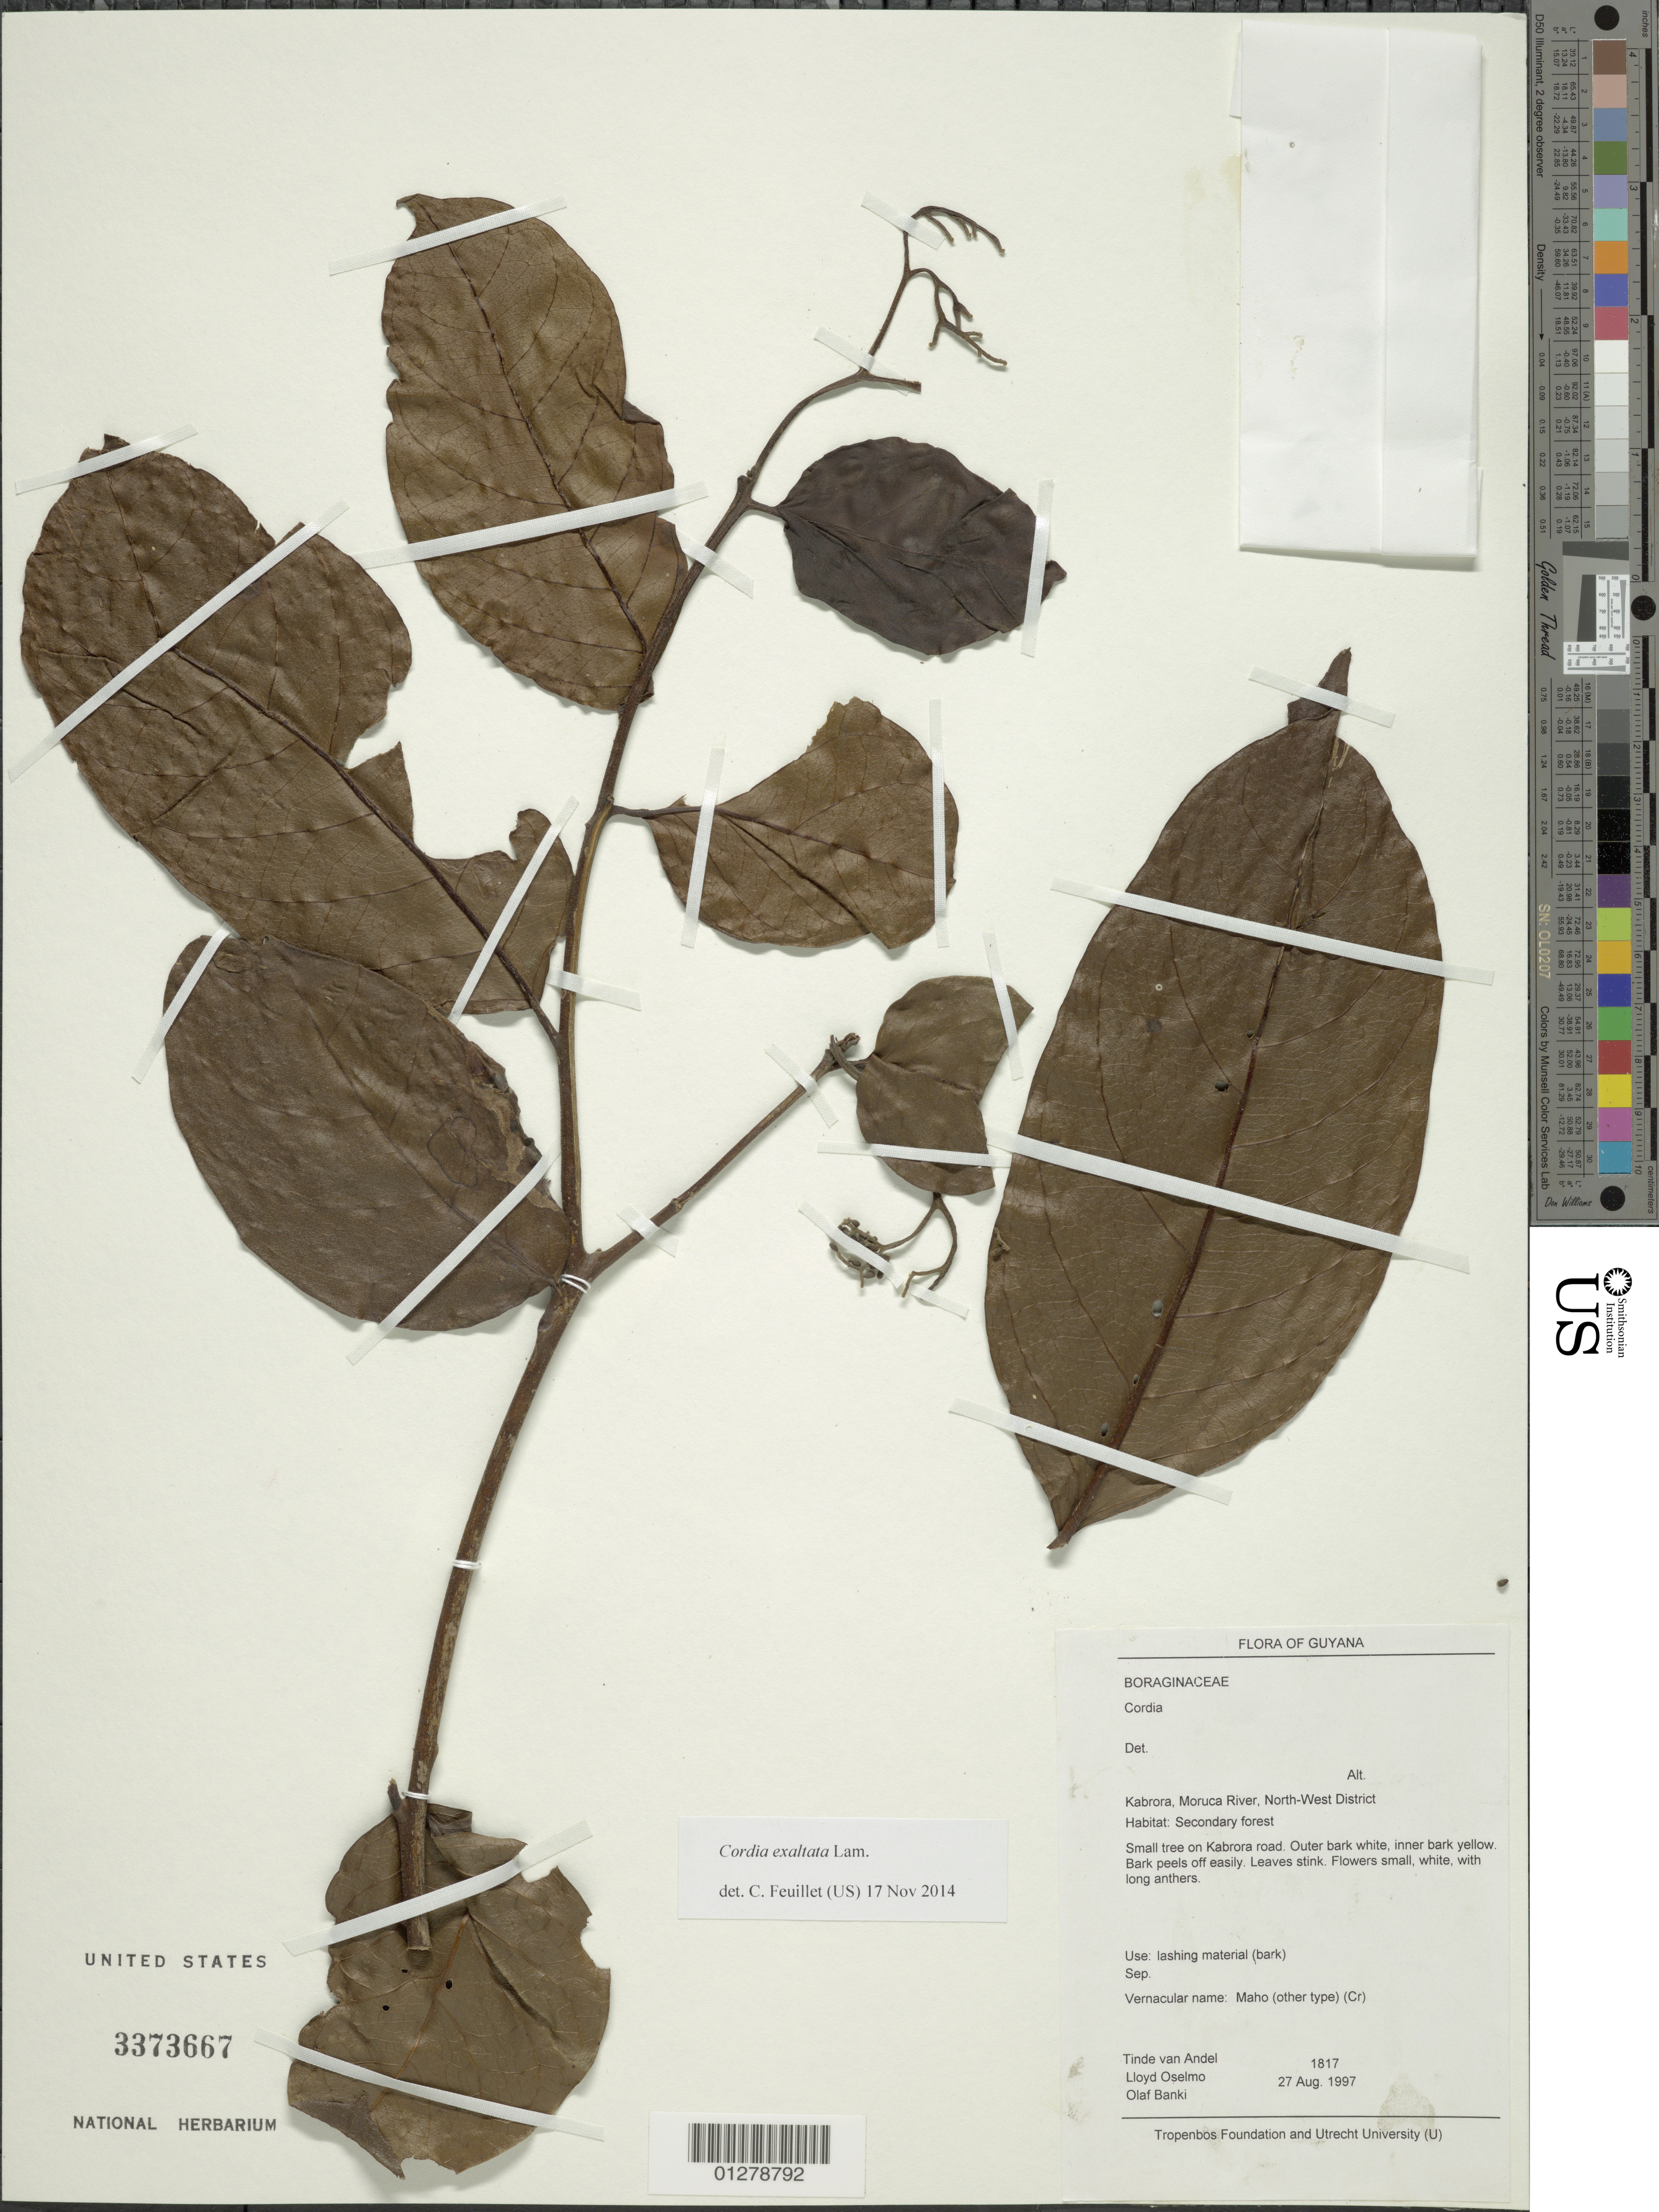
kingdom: Plantae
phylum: Tracheophyta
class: Magnoliopsida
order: Boraginales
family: Cordiaceae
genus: Cordia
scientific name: Cordia exaltata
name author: Lam.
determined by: Feuillet, C.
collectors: T. R. van Andel et al.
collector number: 1817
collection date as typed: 12-Aug-97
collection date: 1997-08-12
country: Guyana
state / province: Barima-Waini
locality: Waramuri road, Moruca R.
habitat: secondary forest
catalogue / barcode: US 3373667